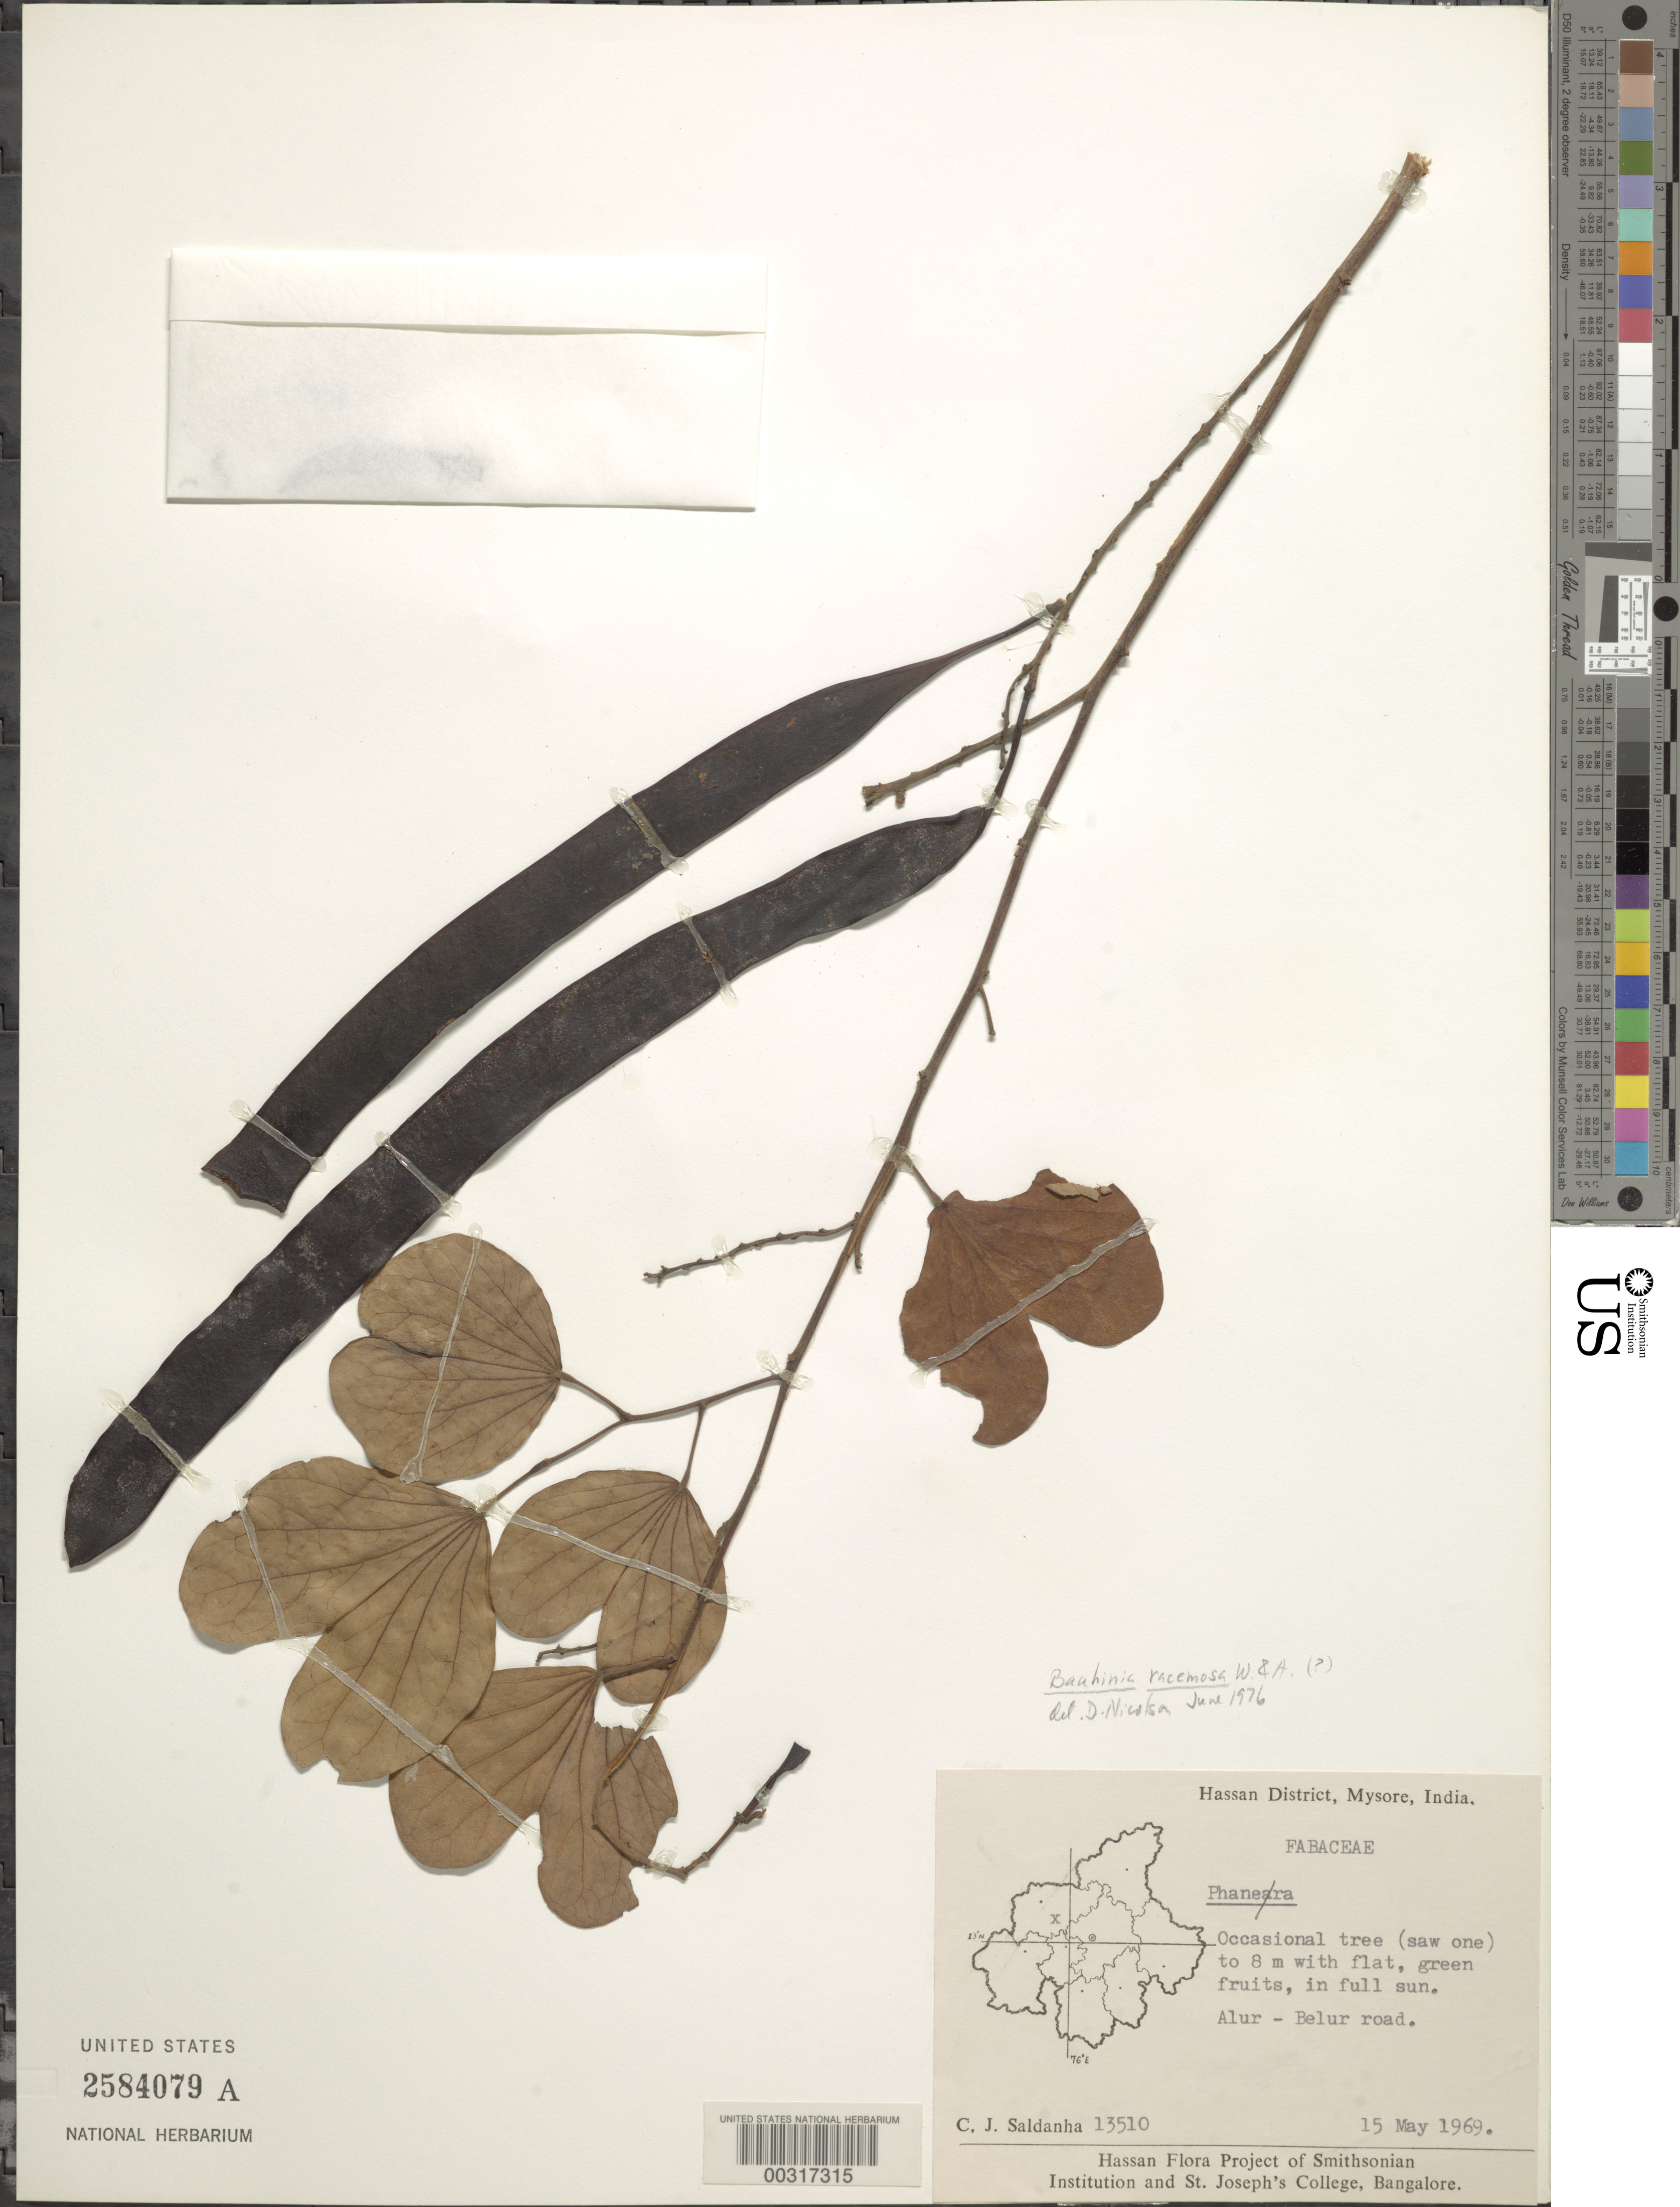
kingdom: Plantae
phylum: Tracheophyta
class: Magnoliopsida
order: Fabales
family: Fabaceae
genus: Bauhinia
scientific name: Bauhinia racemosa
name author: Lam.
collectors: C. J. Saldanha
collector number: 13510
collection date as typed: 15 May 1969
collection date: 1969-05-15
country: India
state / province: Karnataka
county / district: Hassan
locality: Alur-belur road, mysore state [mysore state = karnataka.]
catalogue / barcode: US 2584079A